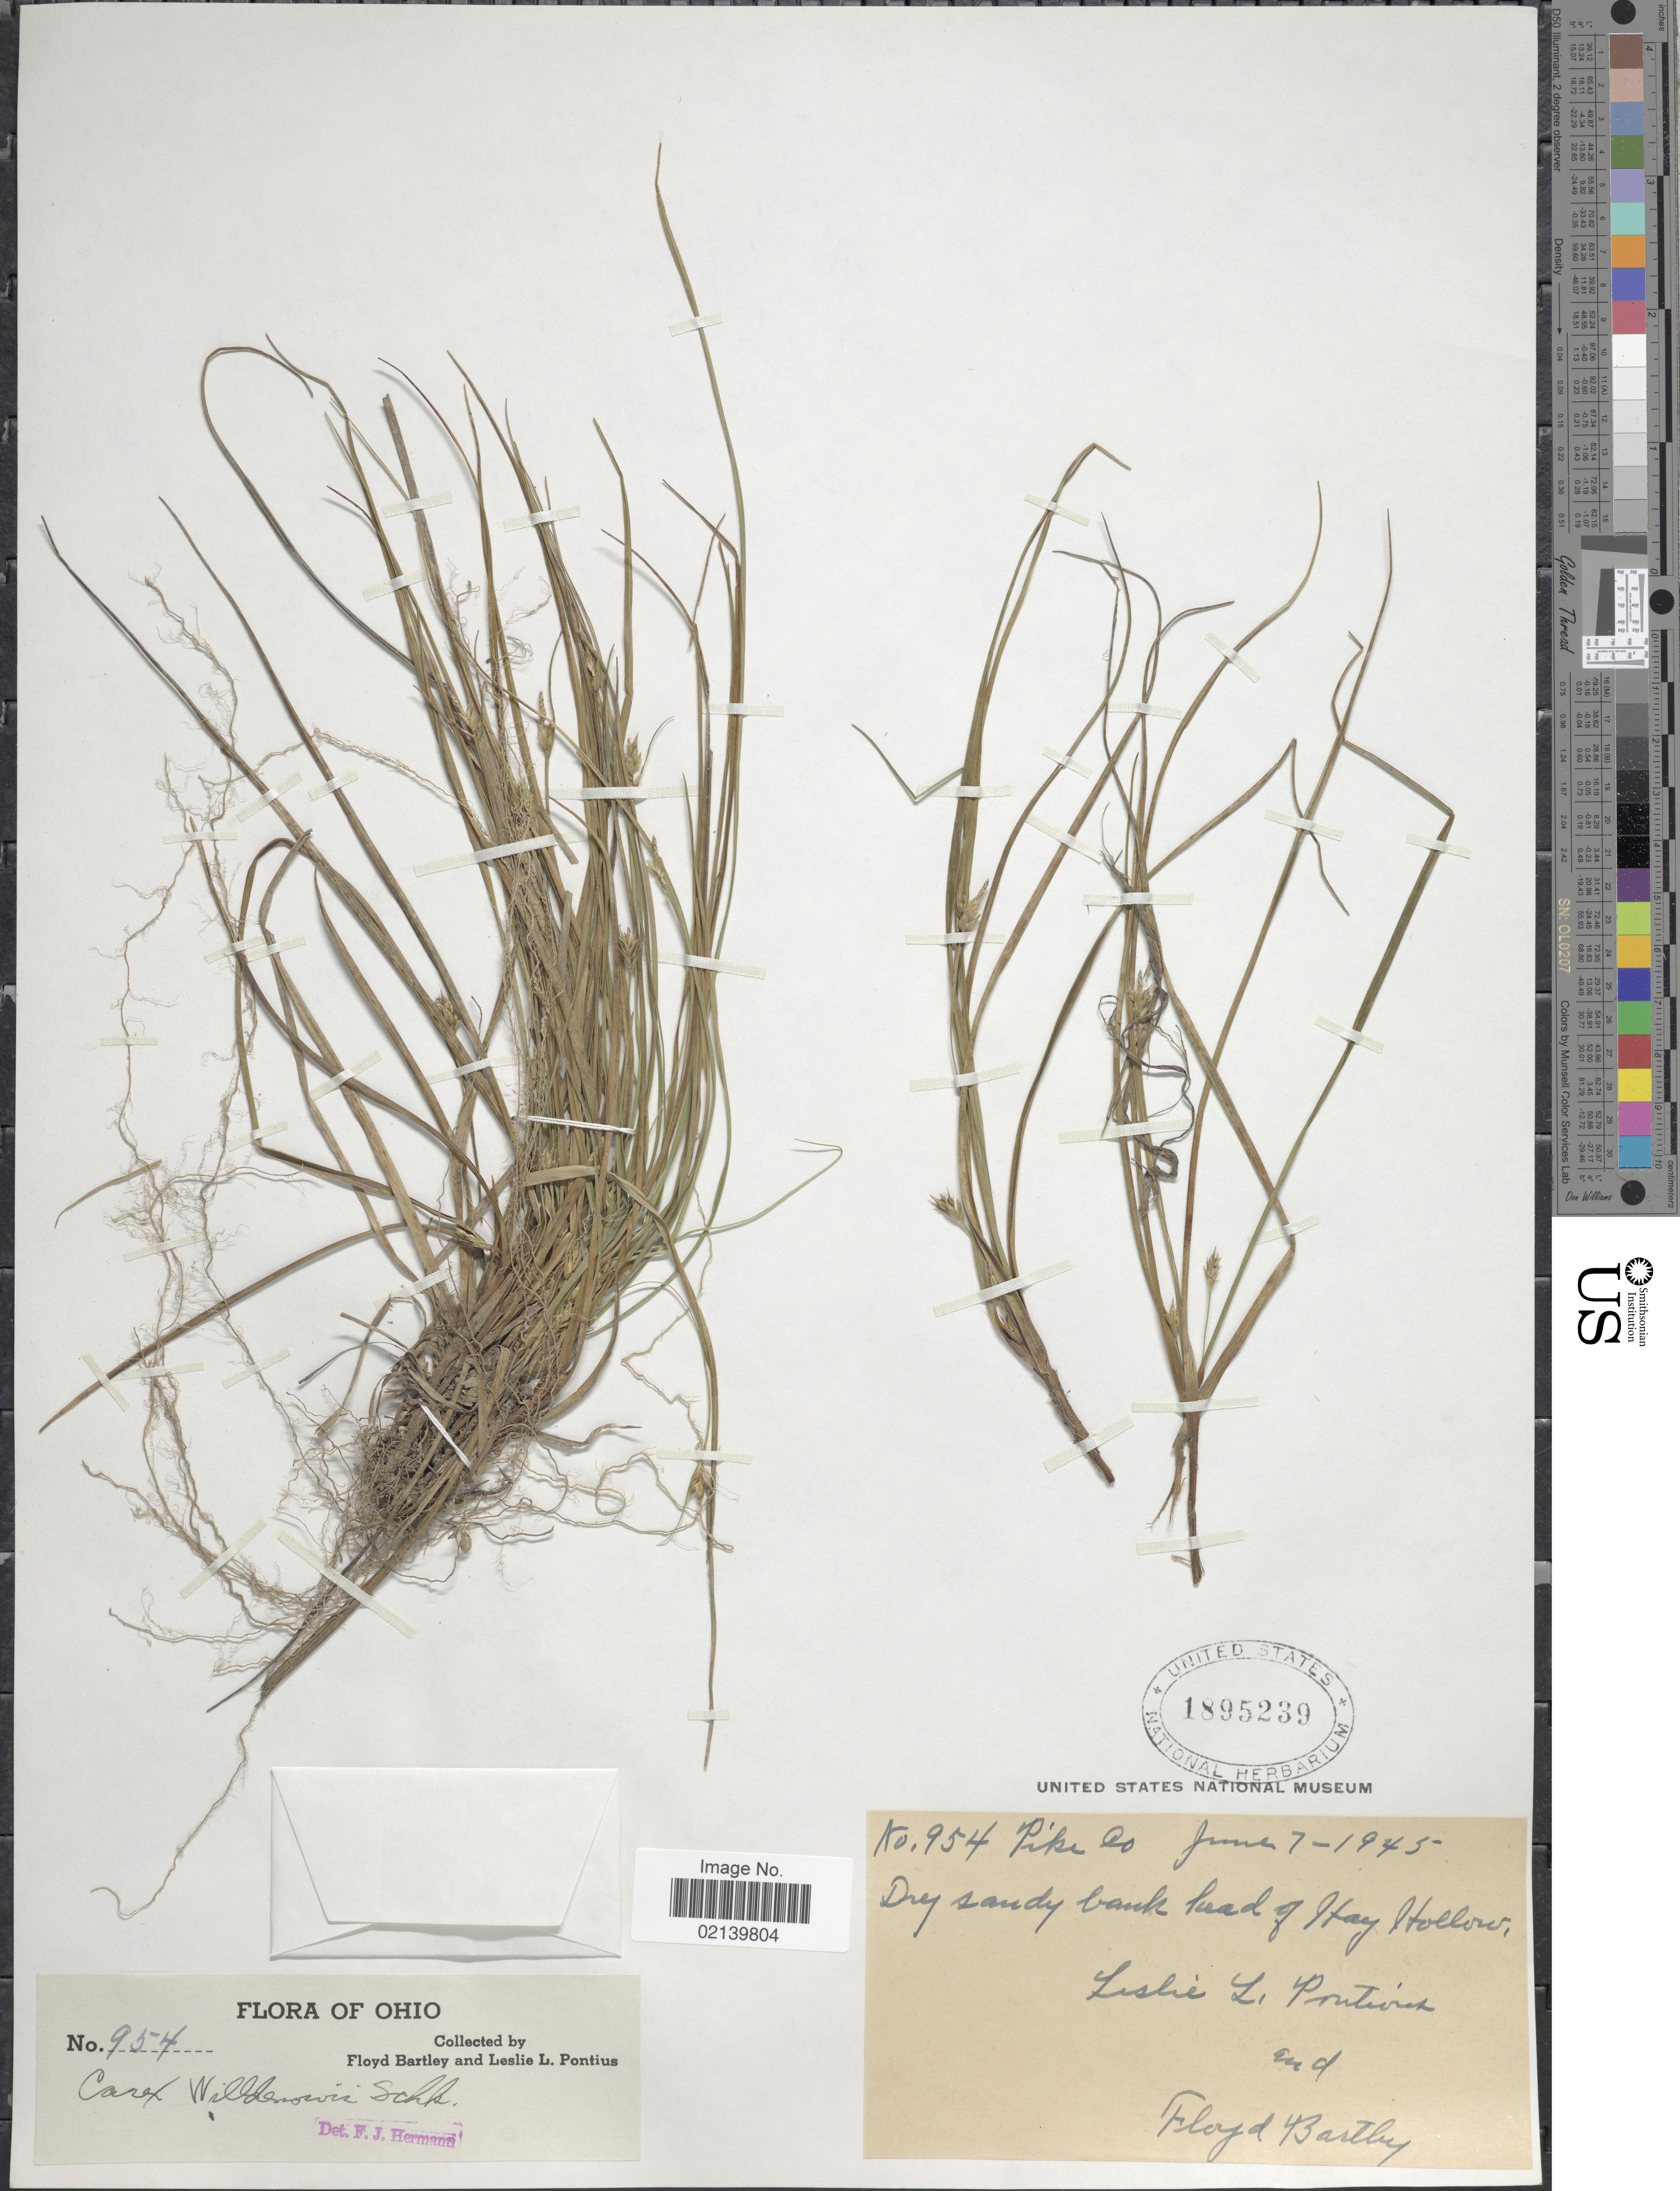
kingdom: Plantae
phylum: Tracheophyta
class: Liliopsida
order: Poales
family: Cyperaceae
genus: Carex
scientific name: Carex willdenowii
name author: Willd.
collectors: F. Bartley & L. L. Pontious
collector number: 954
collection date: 1945-06-07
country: United States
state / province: Ohio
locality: Ohio, Dry sandy bank head of Hay Hollow.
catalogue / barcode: US 1895239